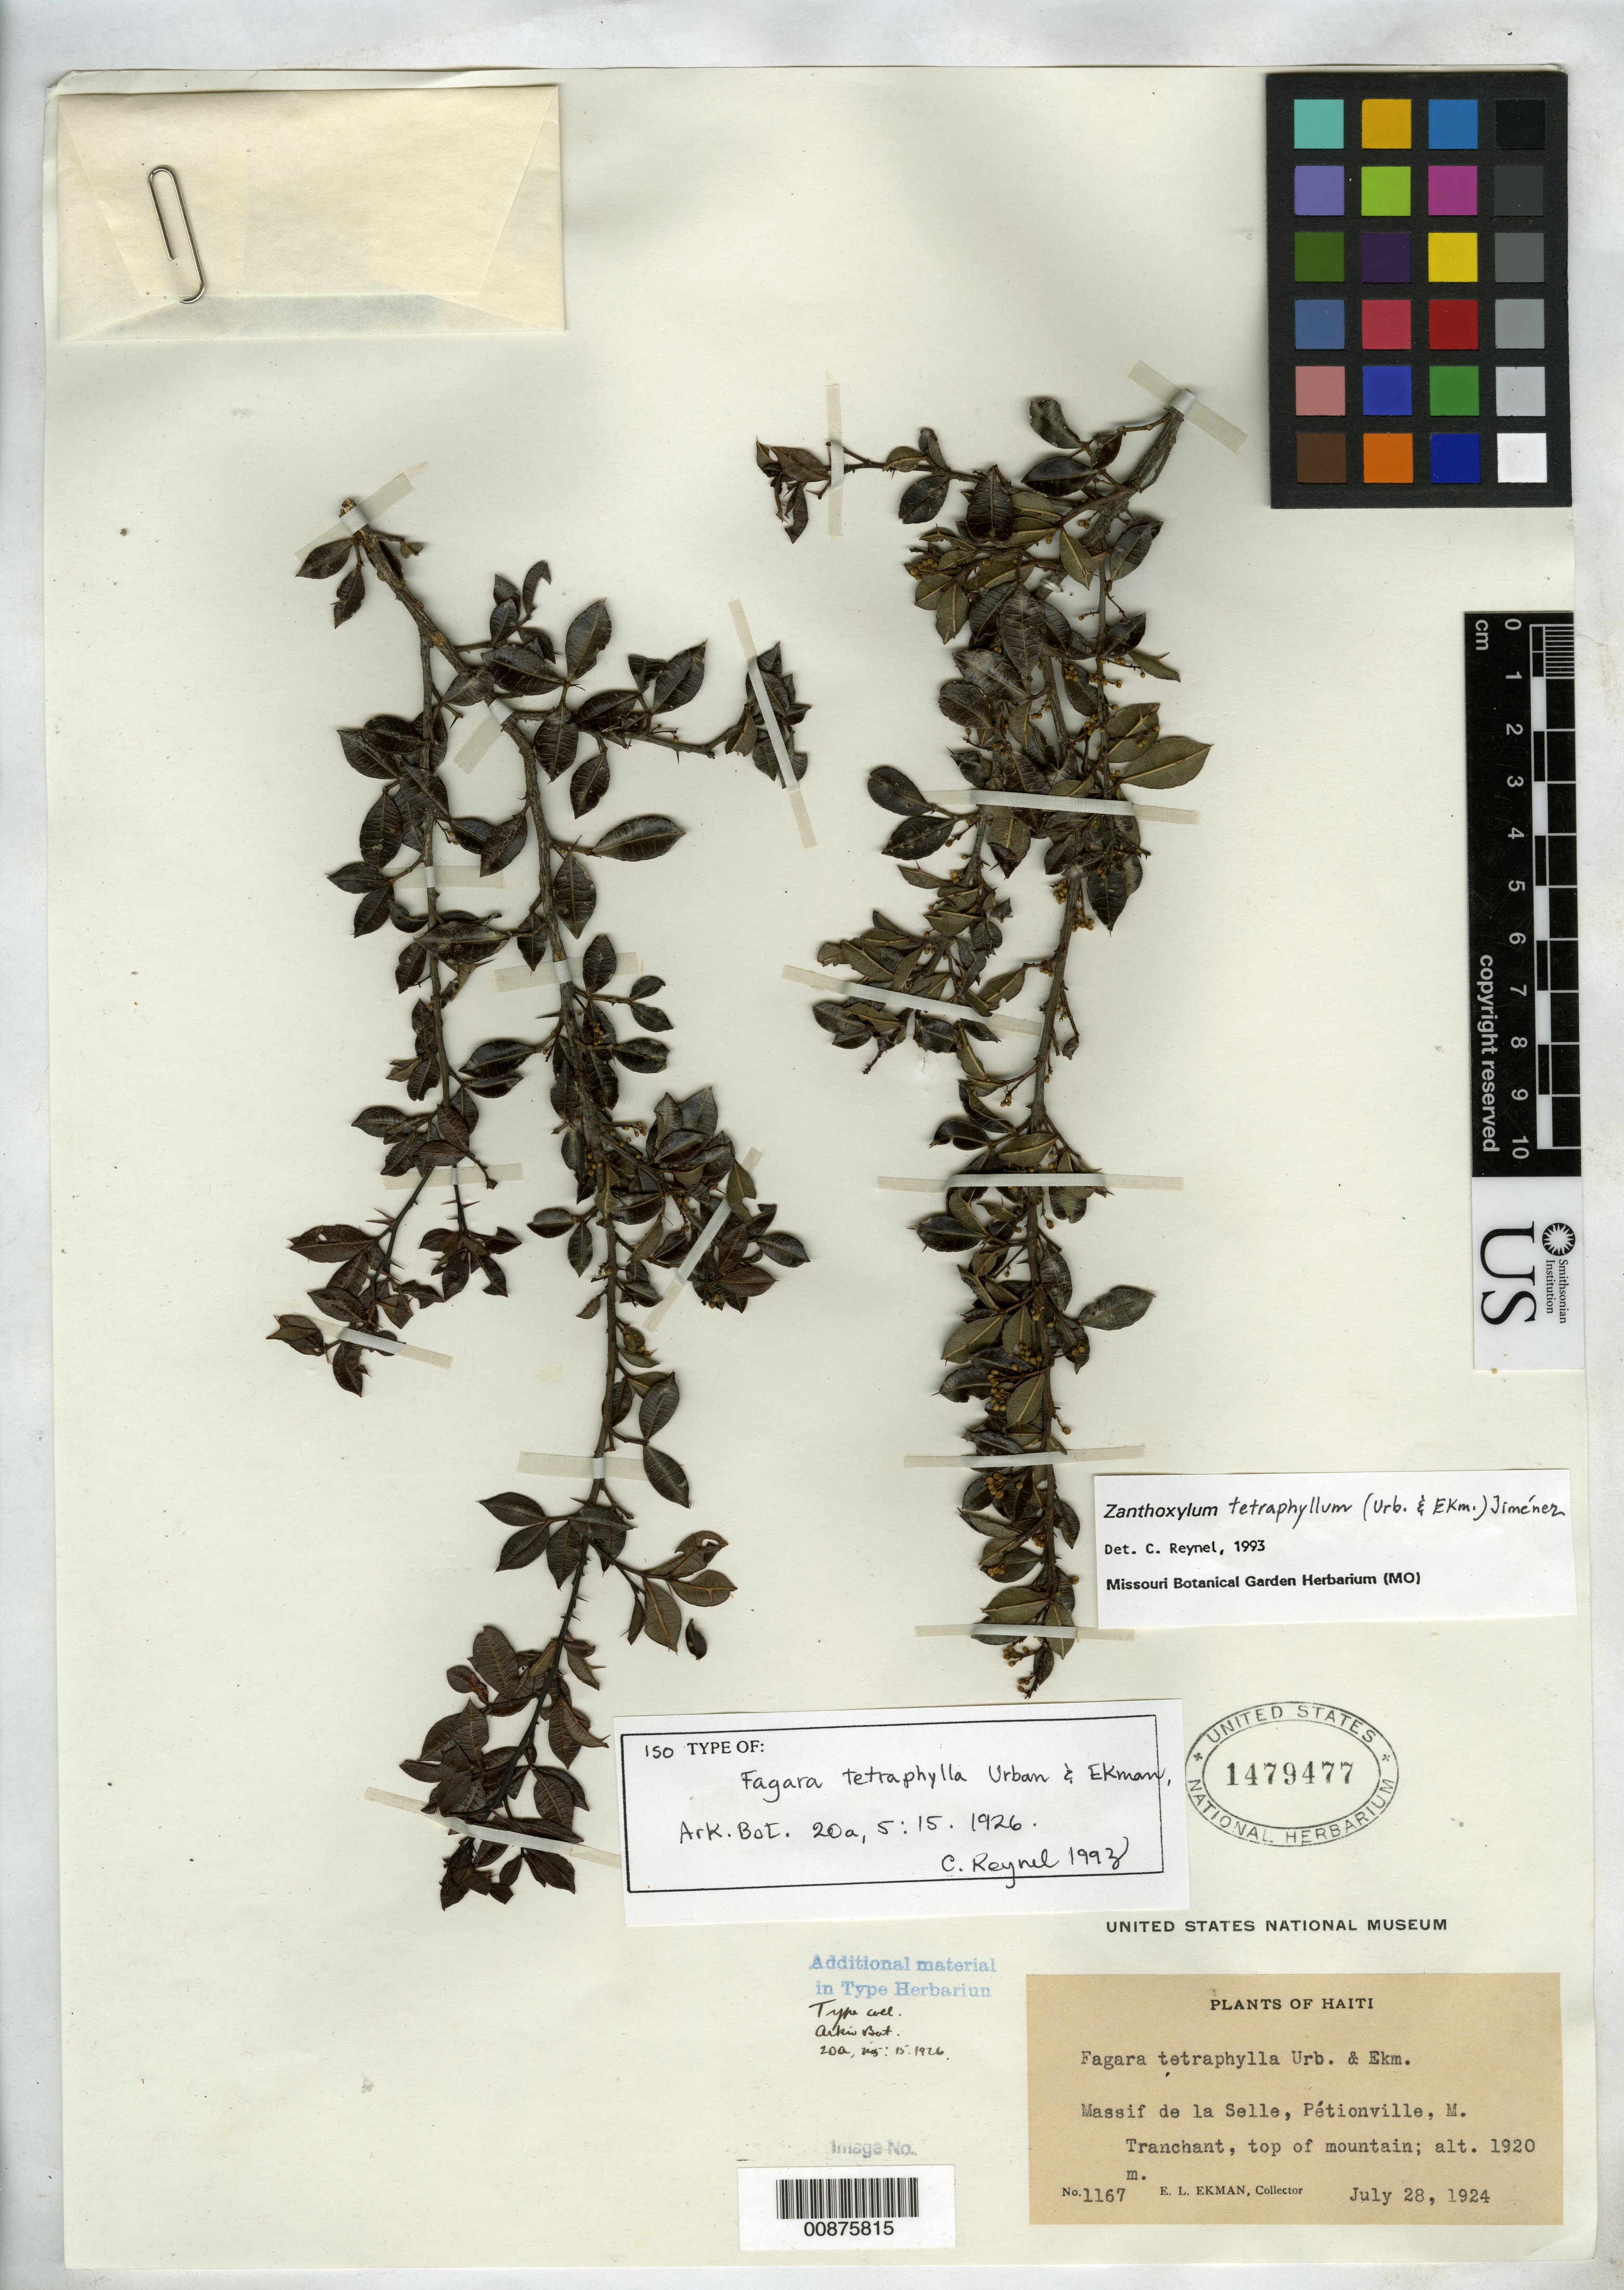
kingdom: Plantae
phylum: Tracheophyta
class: Magnoliopsida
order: Sapindales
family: Rutaceae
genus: Fagara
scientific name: Fagara tetraphylla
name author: Urb. & Ekman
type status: Isotype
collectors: E. L. Ekman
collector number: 1167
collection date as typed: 28 Jul 1924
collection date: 1924-07-28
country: Haiti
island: Hispaniola Island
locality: Massif de La Selle, Petionville, Morne Tranchant.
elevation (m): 1920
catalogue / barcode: US 1479477